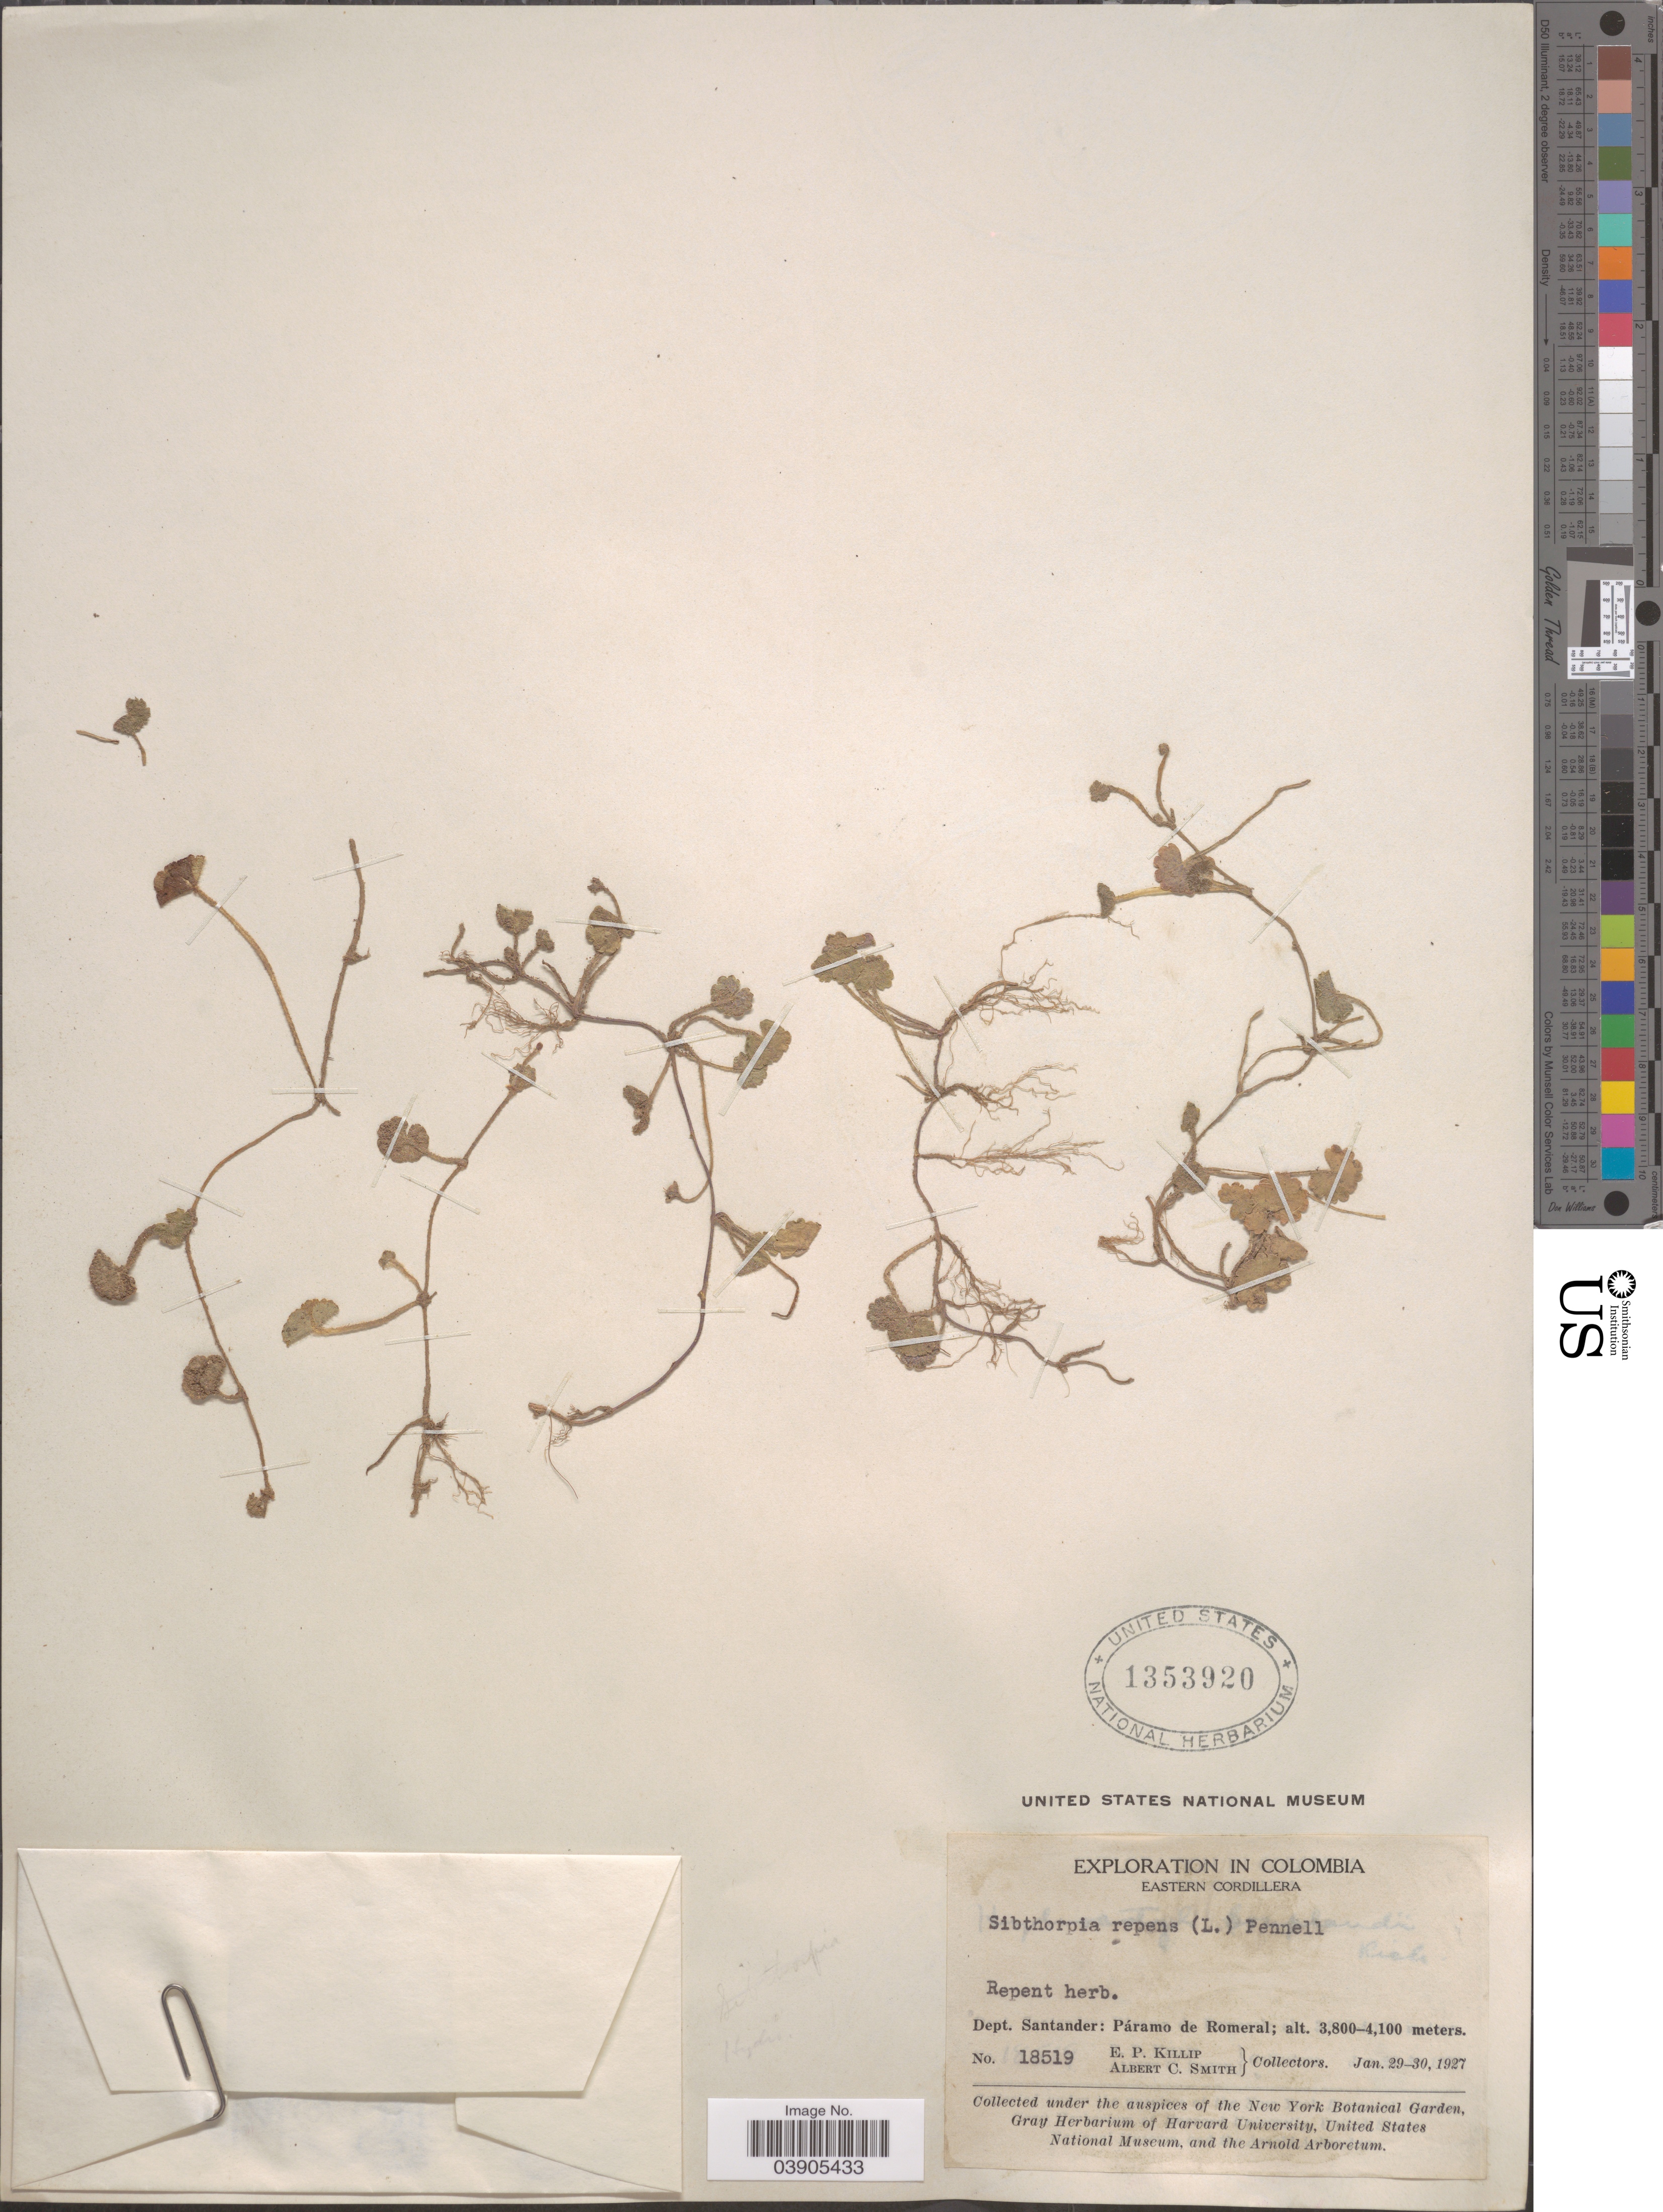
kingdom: Plantae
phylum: Tracheophyta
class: Magnoliopsida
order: Lamiales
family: Plantaginaceae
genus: Sibthorpia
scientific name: Sibthorpia repens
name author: (L.) Kuntze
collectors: E. P. Killip & A. C. Smith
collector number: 18519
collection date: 1927-01-29/1927-01-30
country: Colombia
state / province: Santander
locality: Eastern Cordillera. Dept. Santander: Páramo de Romeral.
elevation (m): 3800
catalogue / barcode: US 1353920